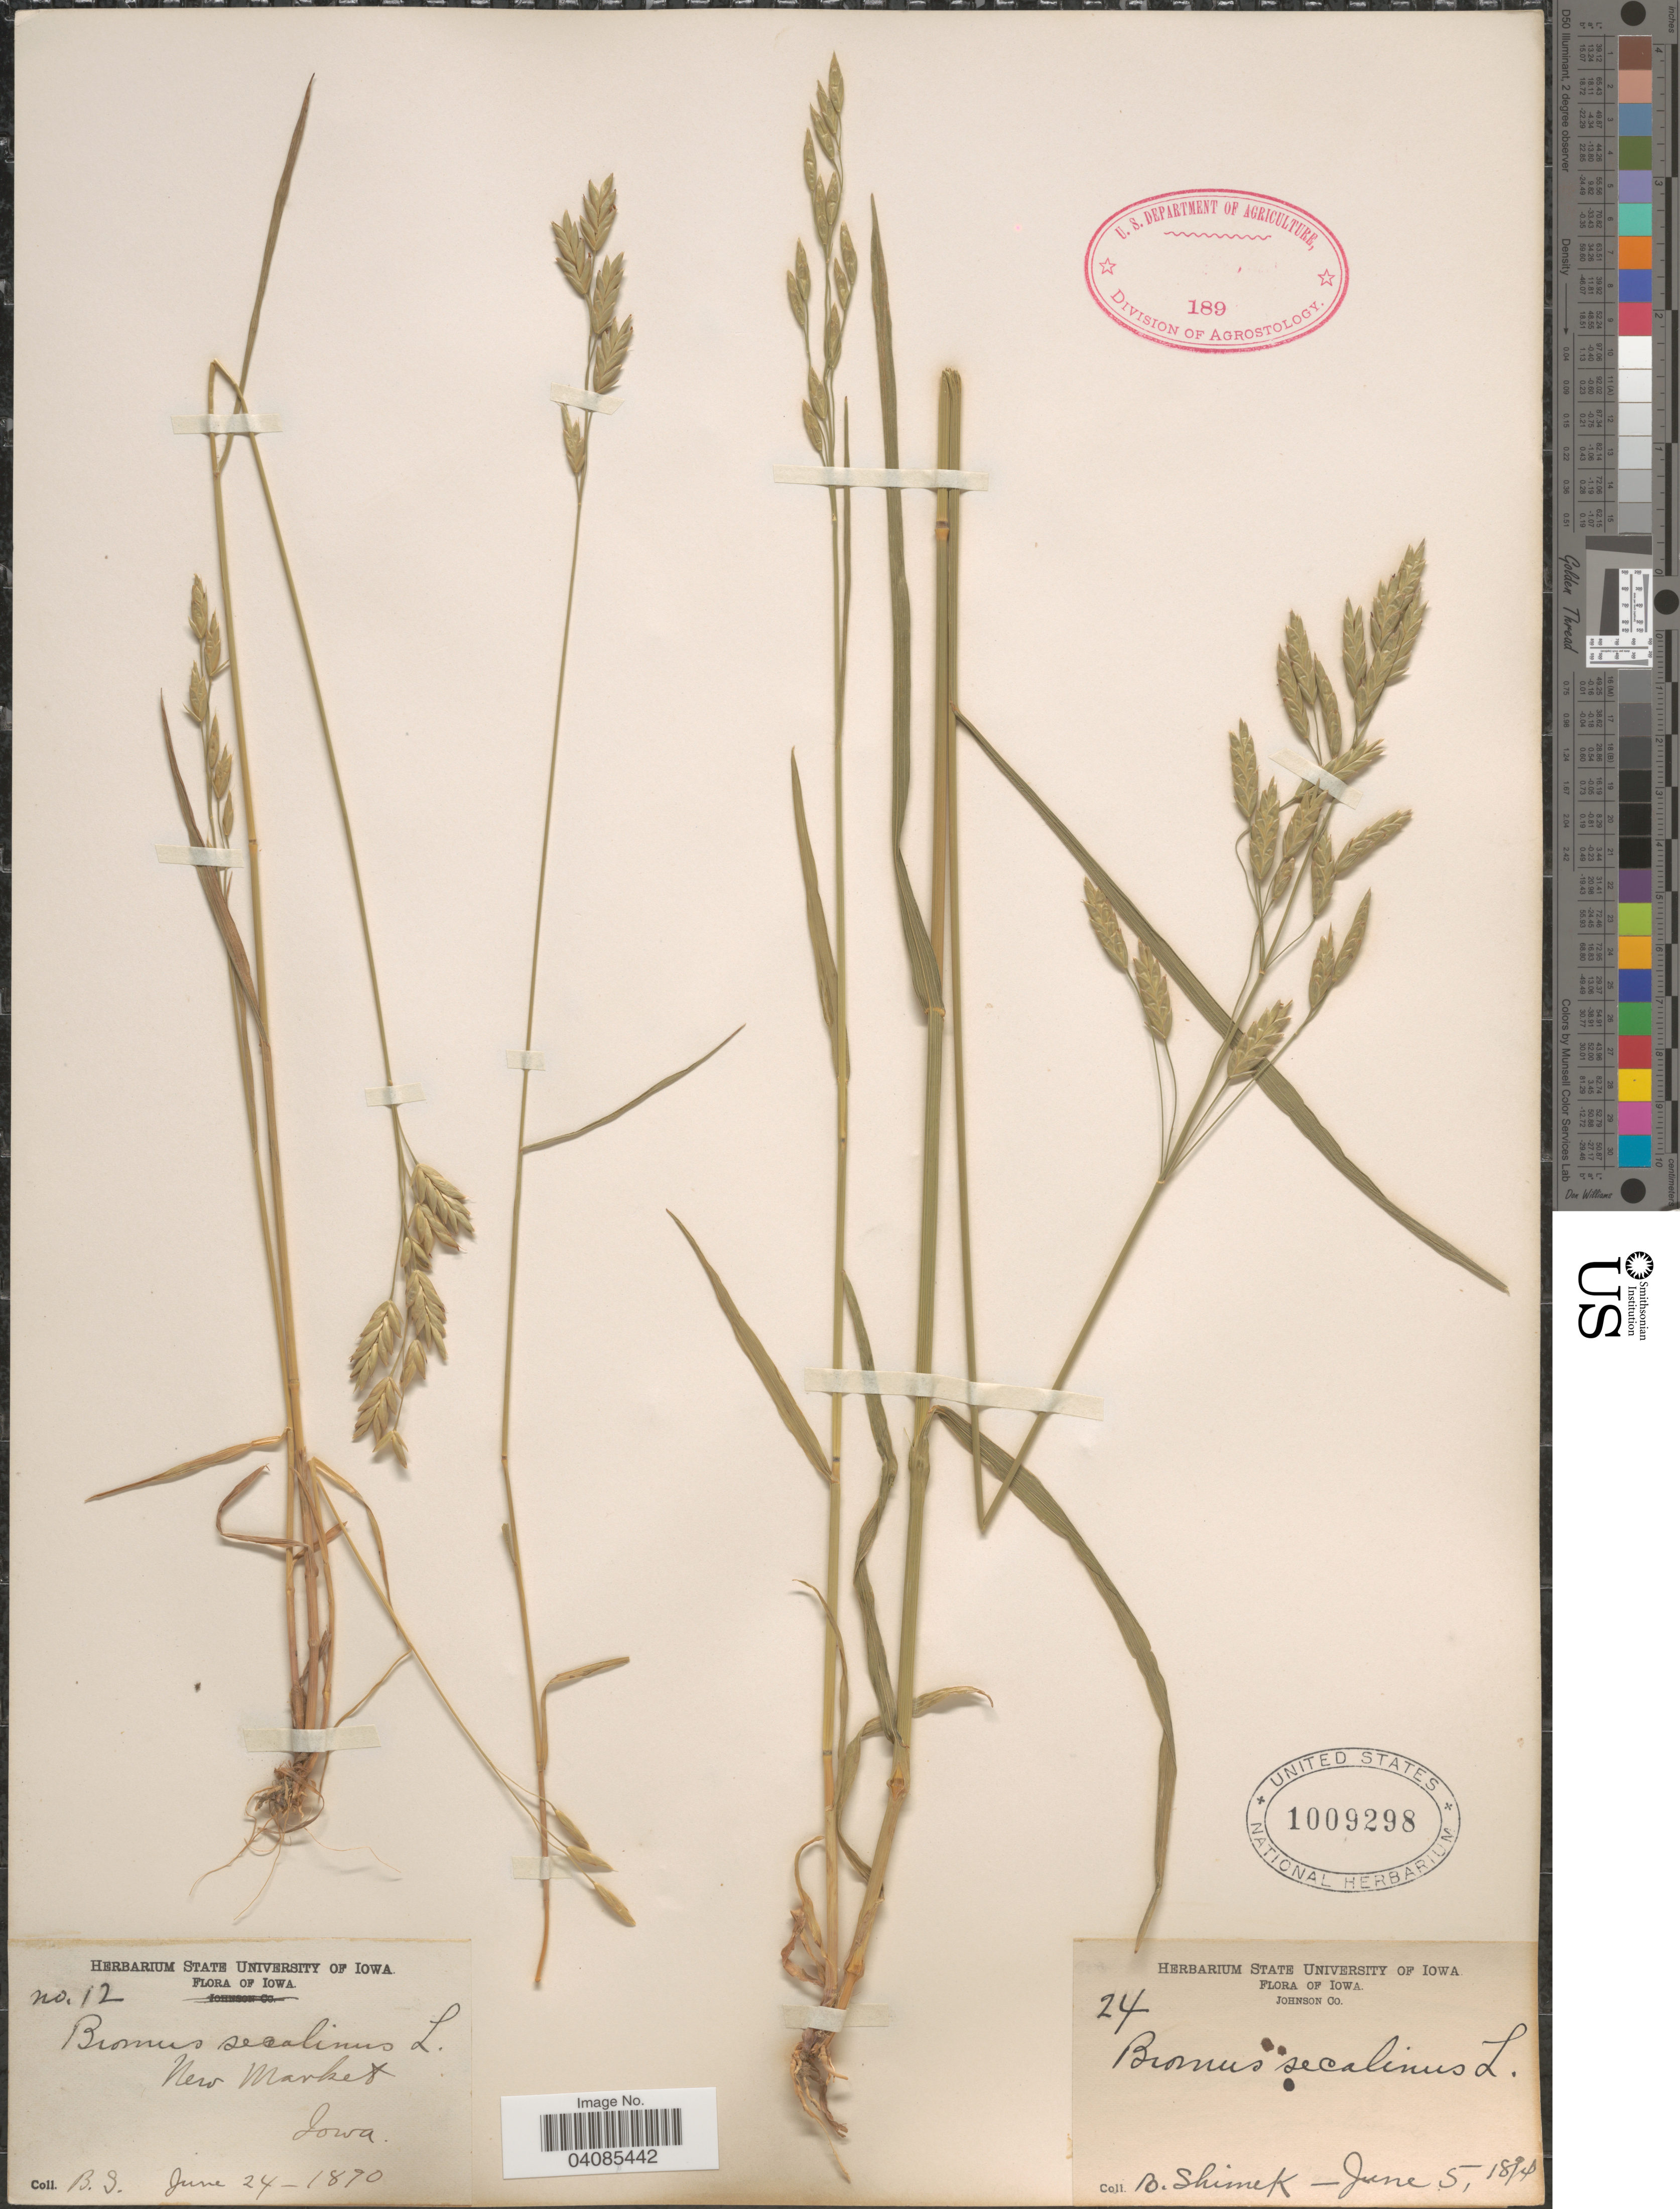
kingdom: Plantae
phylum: Tracheophyta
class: Liliopsida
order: Poales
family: Poaceae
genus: Bromus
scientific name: Bromus secalinus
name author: L.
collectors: B. Shimek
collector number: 24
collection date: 1894-06-05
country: United States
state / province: Iowa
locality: Johnson Co.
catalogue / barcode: US 1009298